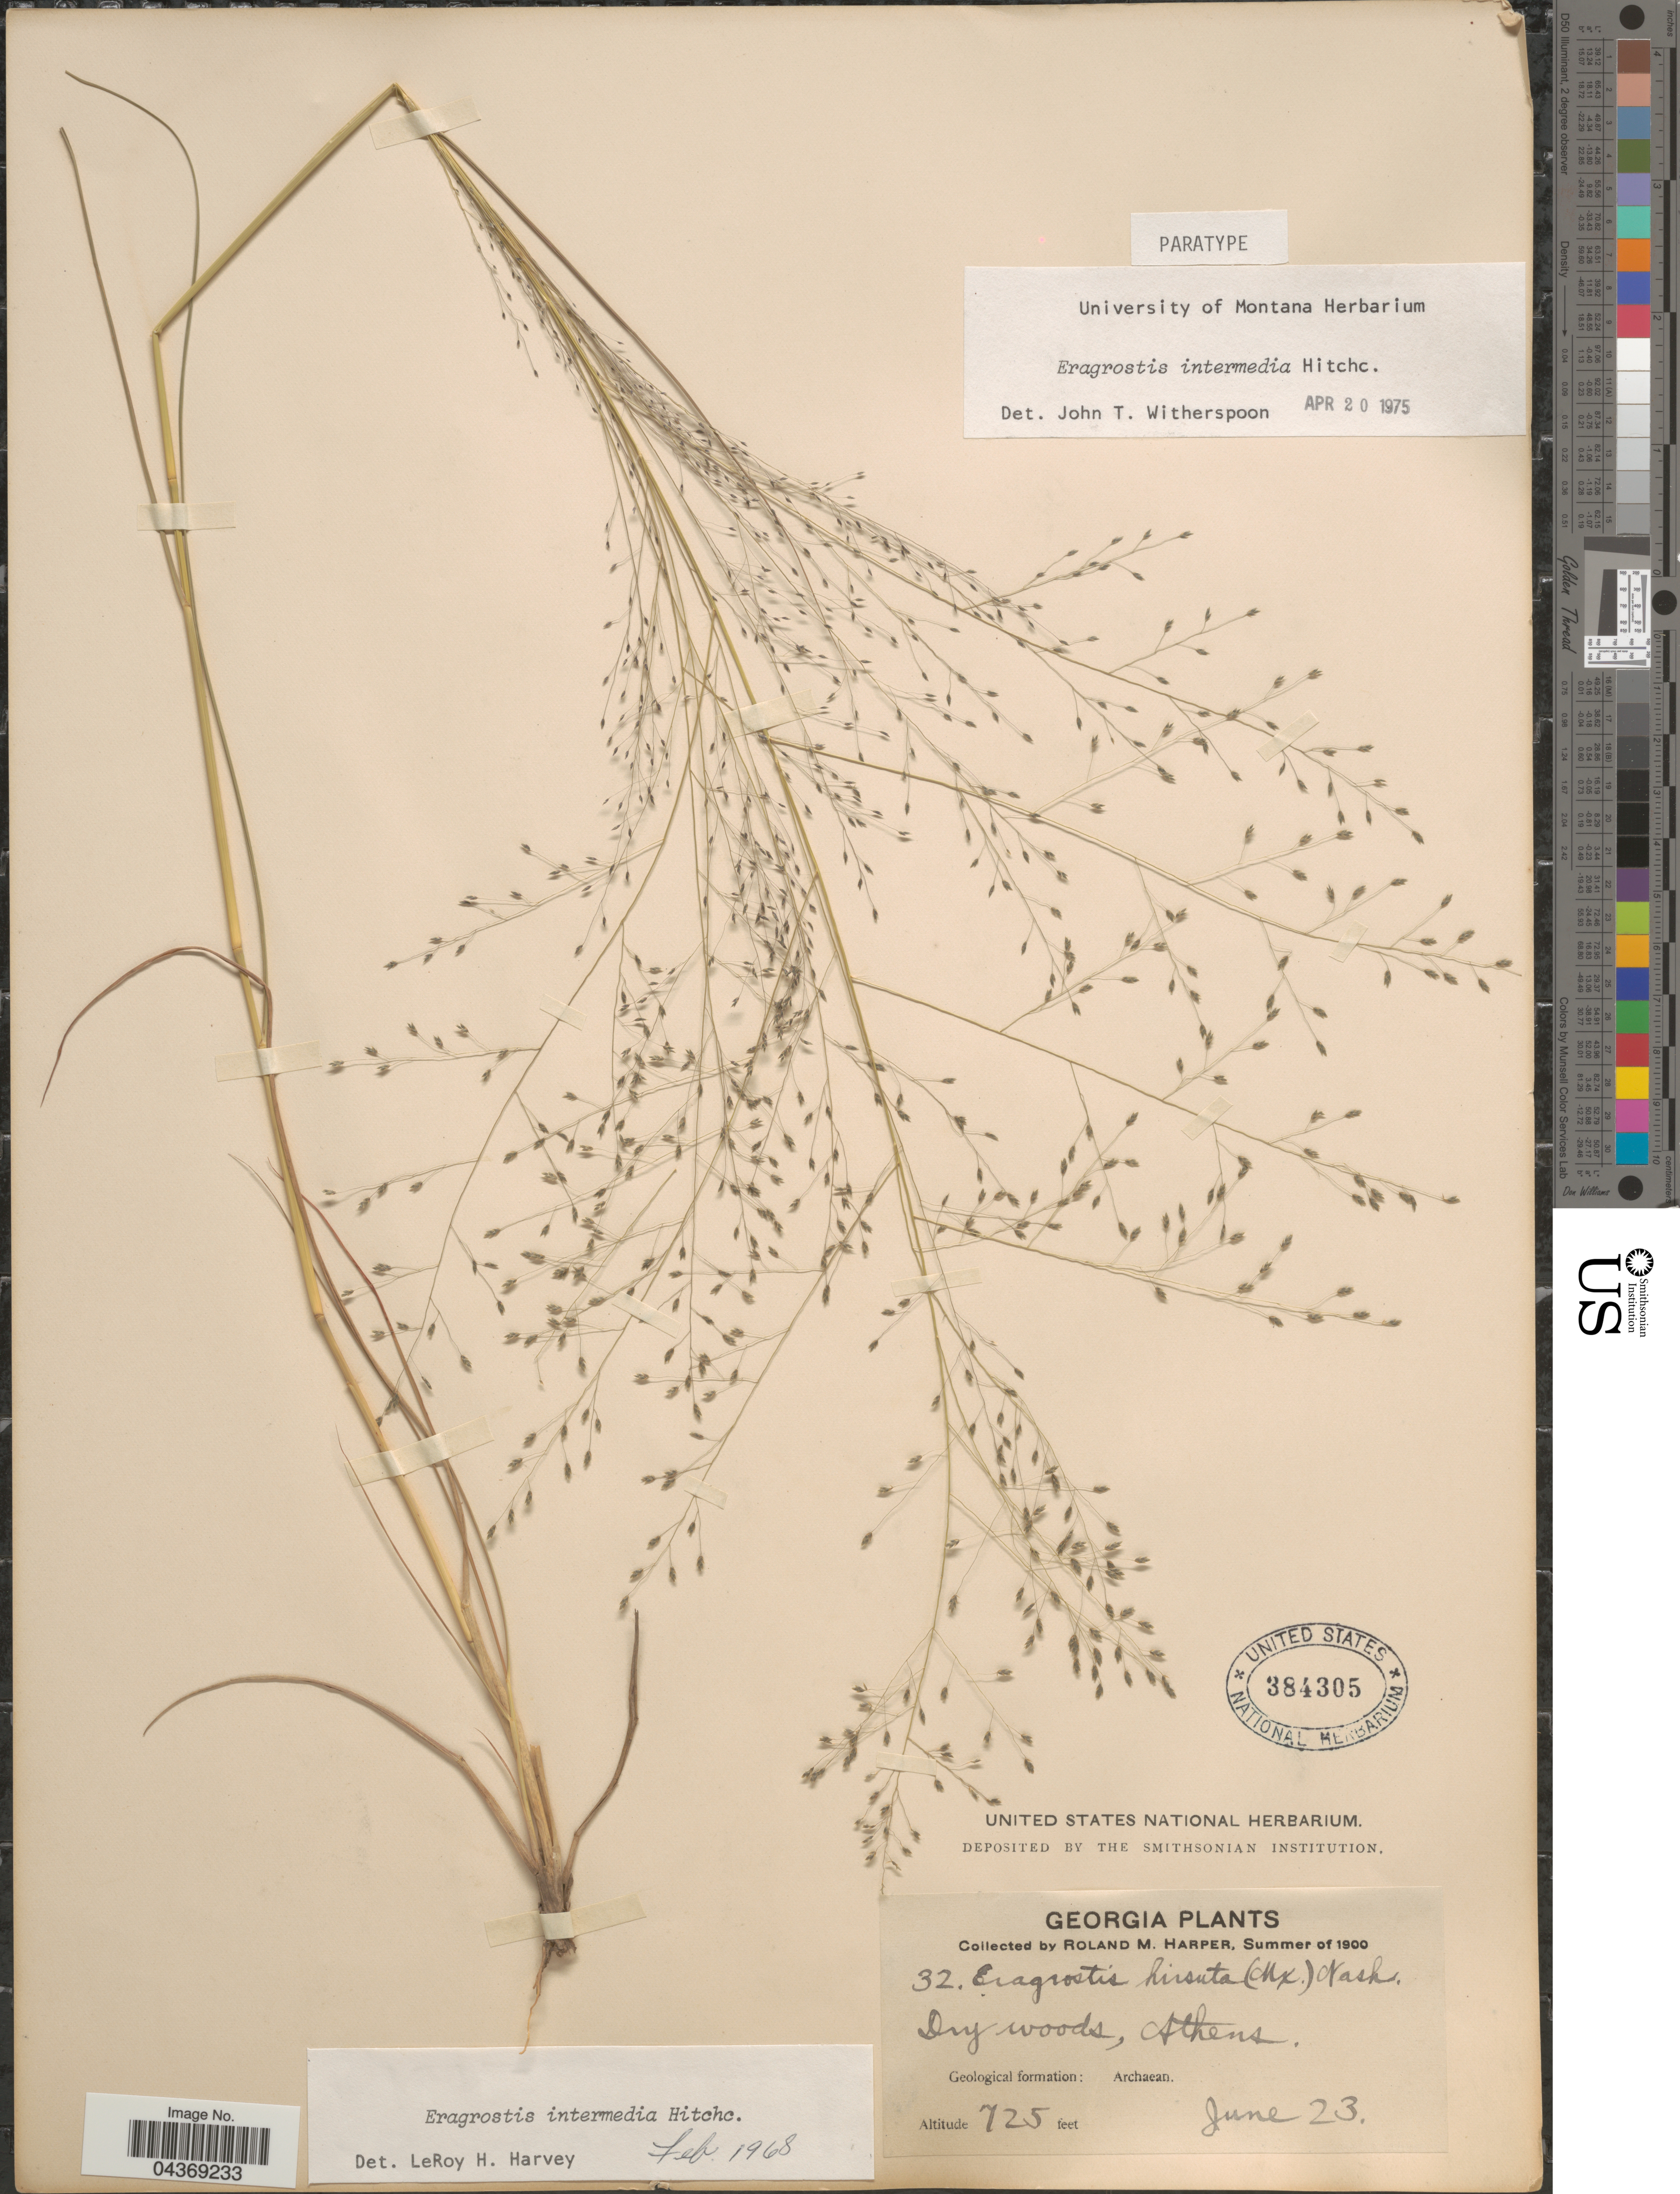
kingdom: Plantae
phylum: Tracheophyta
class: Liliopsida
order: Poales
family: Poaceae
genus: Eragrostis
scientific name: Eragrostis intermedia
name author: Hitchc.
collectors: R. M. Harper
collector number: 32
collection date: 1900-06-23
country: United States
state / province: Georgia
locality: Dry woods, Athens. Geological formation: Archaean.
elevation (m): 221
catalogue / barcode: US 384305